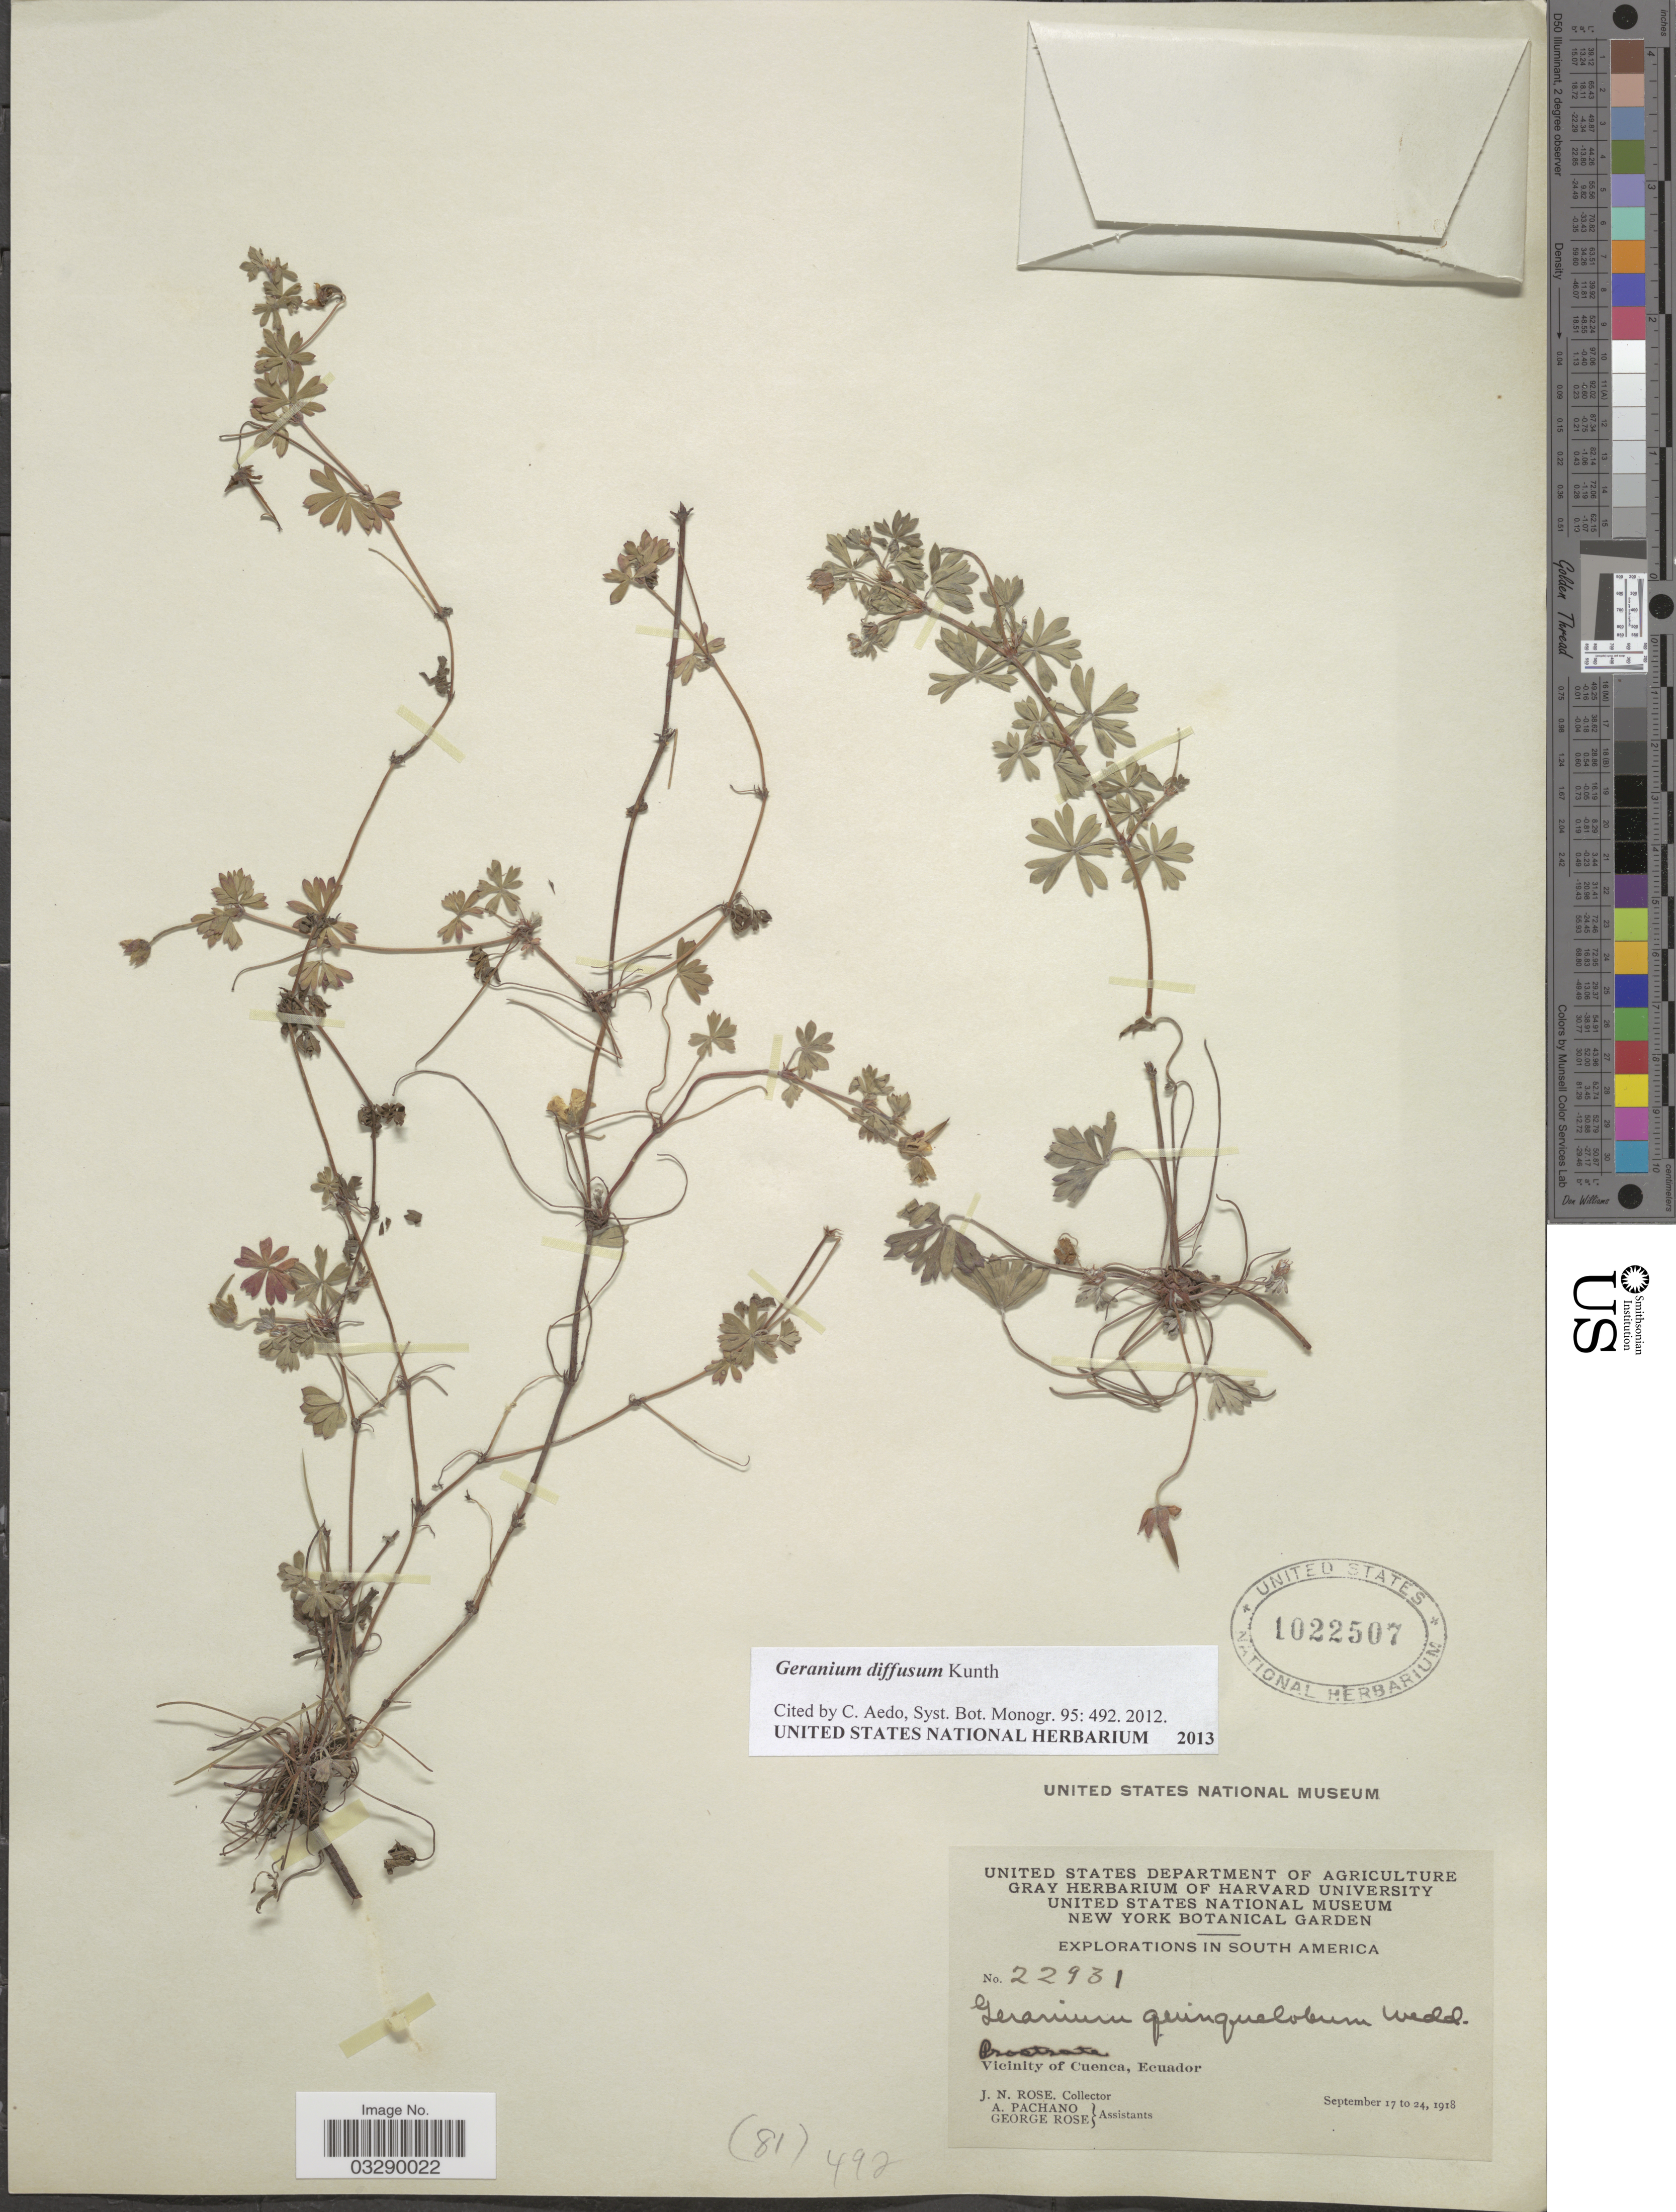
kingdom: Plantae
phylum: Tracheophyta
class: Magnoliopsida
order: Geraniales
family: Geraniaceae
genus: Geranium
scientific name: Geranium diffusum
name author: Kunth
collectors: J. N. Rose, A. Pachano & G. Rose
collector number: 22931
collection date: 1918-09-17/1918-09-24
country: Ecuador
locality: Prostrate. Vicinity of Cuenca.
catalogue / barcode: US 1022507